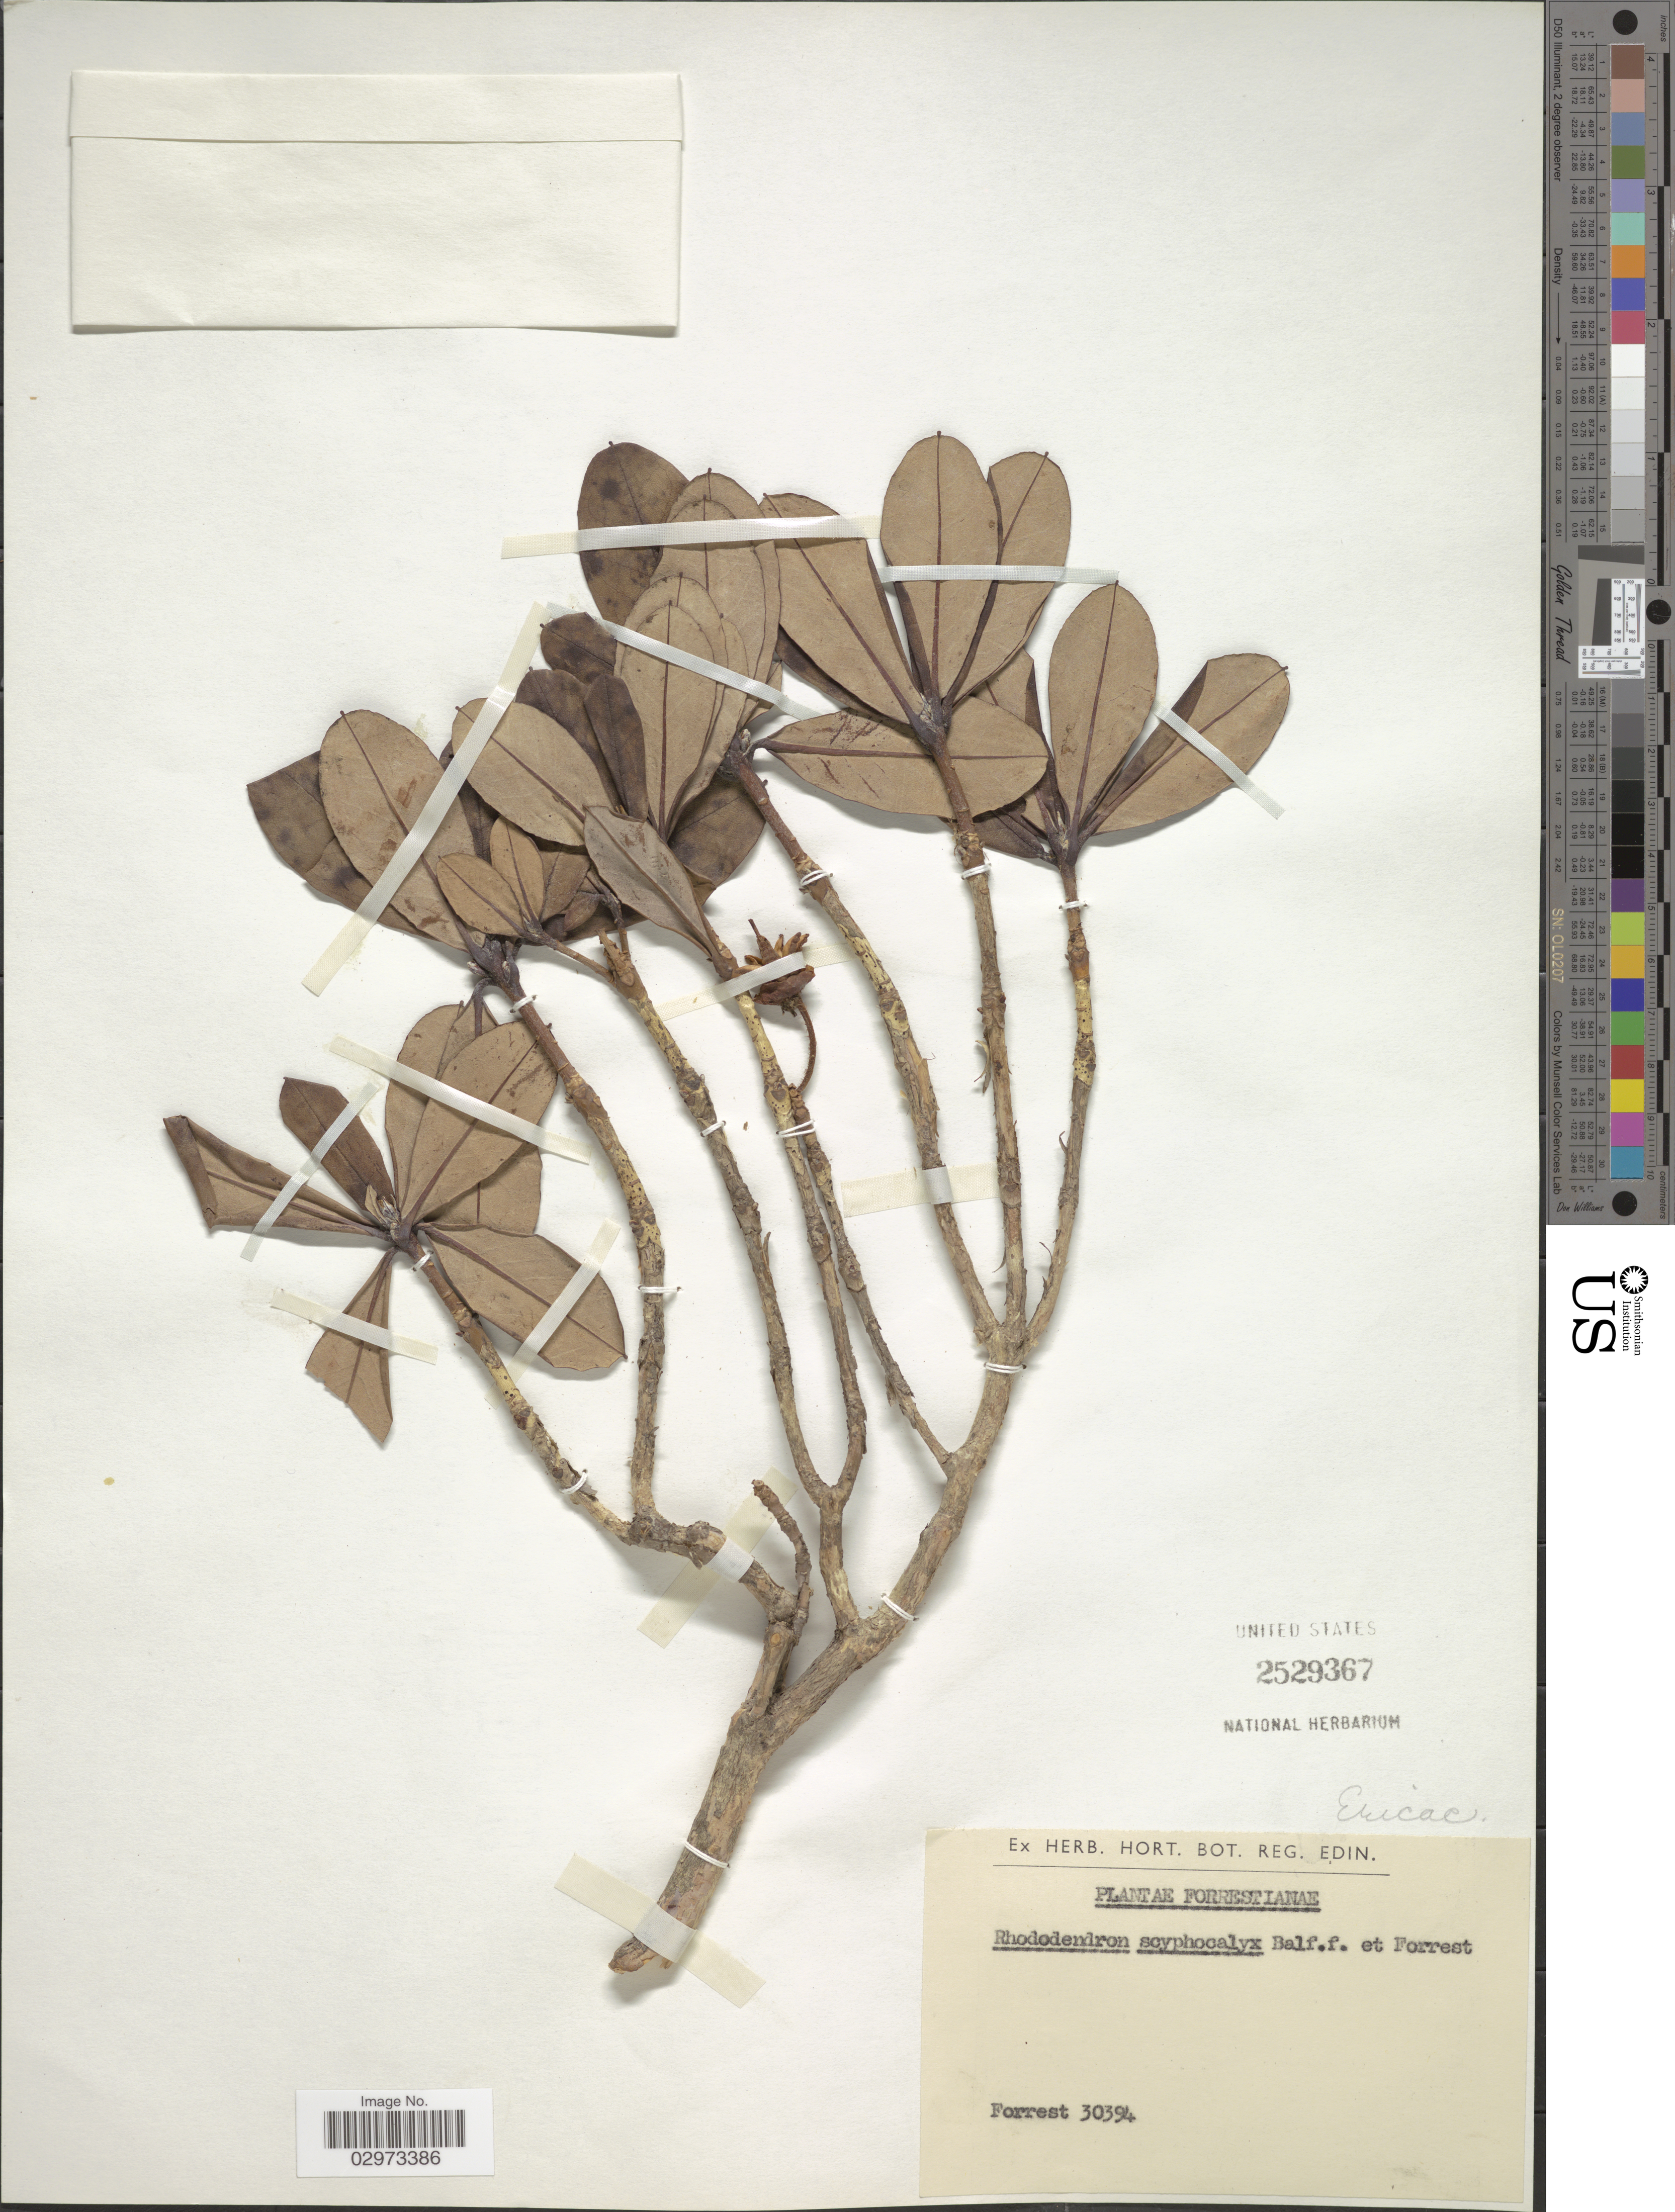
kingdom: Plantae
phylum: Tracheophyta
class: Magnoliopsida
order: Ericales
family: Ericaceae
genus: Rhododendron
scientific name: Rhododendron scyphocalyx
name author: Balf. f. & Forrest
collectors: -. Forrest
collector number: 30394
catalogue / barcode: US 2529367